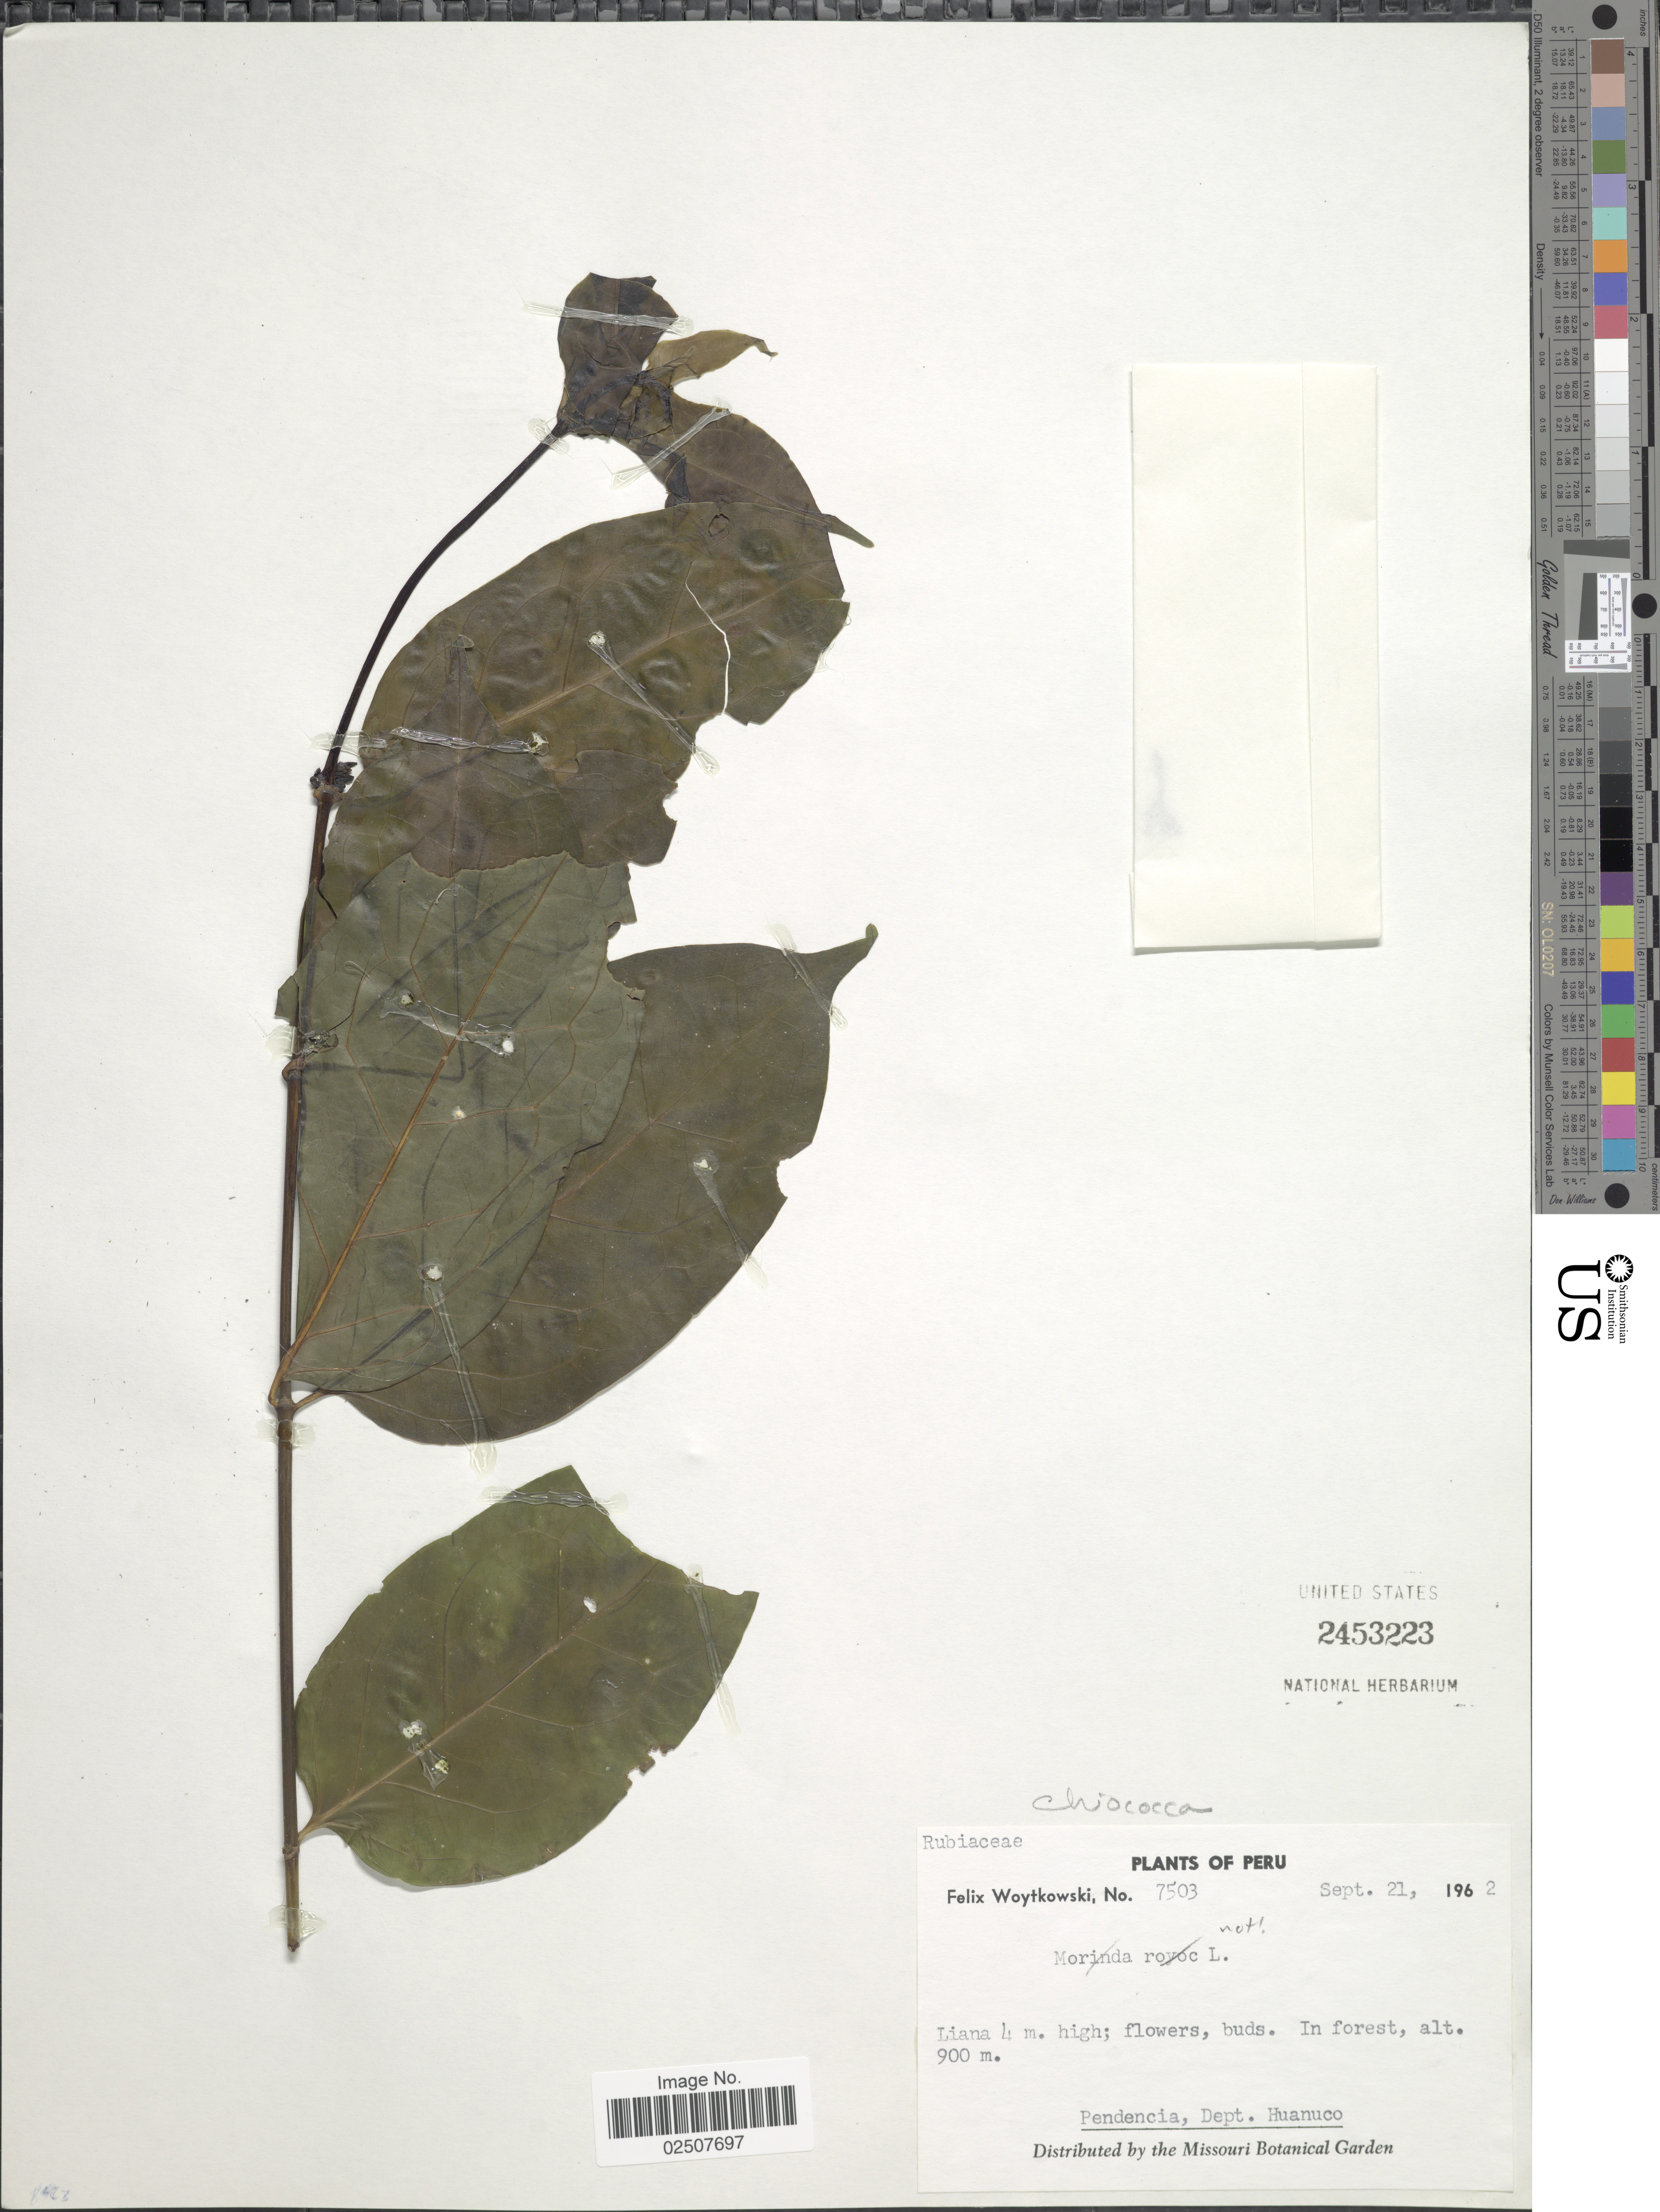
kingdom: Plantae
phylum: Tracheophyta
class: Magnoliopsida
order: Gentianales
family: Rubiaceae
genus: Chiococca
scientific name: Chiococca sp.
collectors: F. Woytkowski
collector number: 7503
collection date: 1962-09-21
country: Peru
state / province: Huánuco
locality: In forest, Pendencia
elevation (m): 900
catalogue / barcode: US 2453223